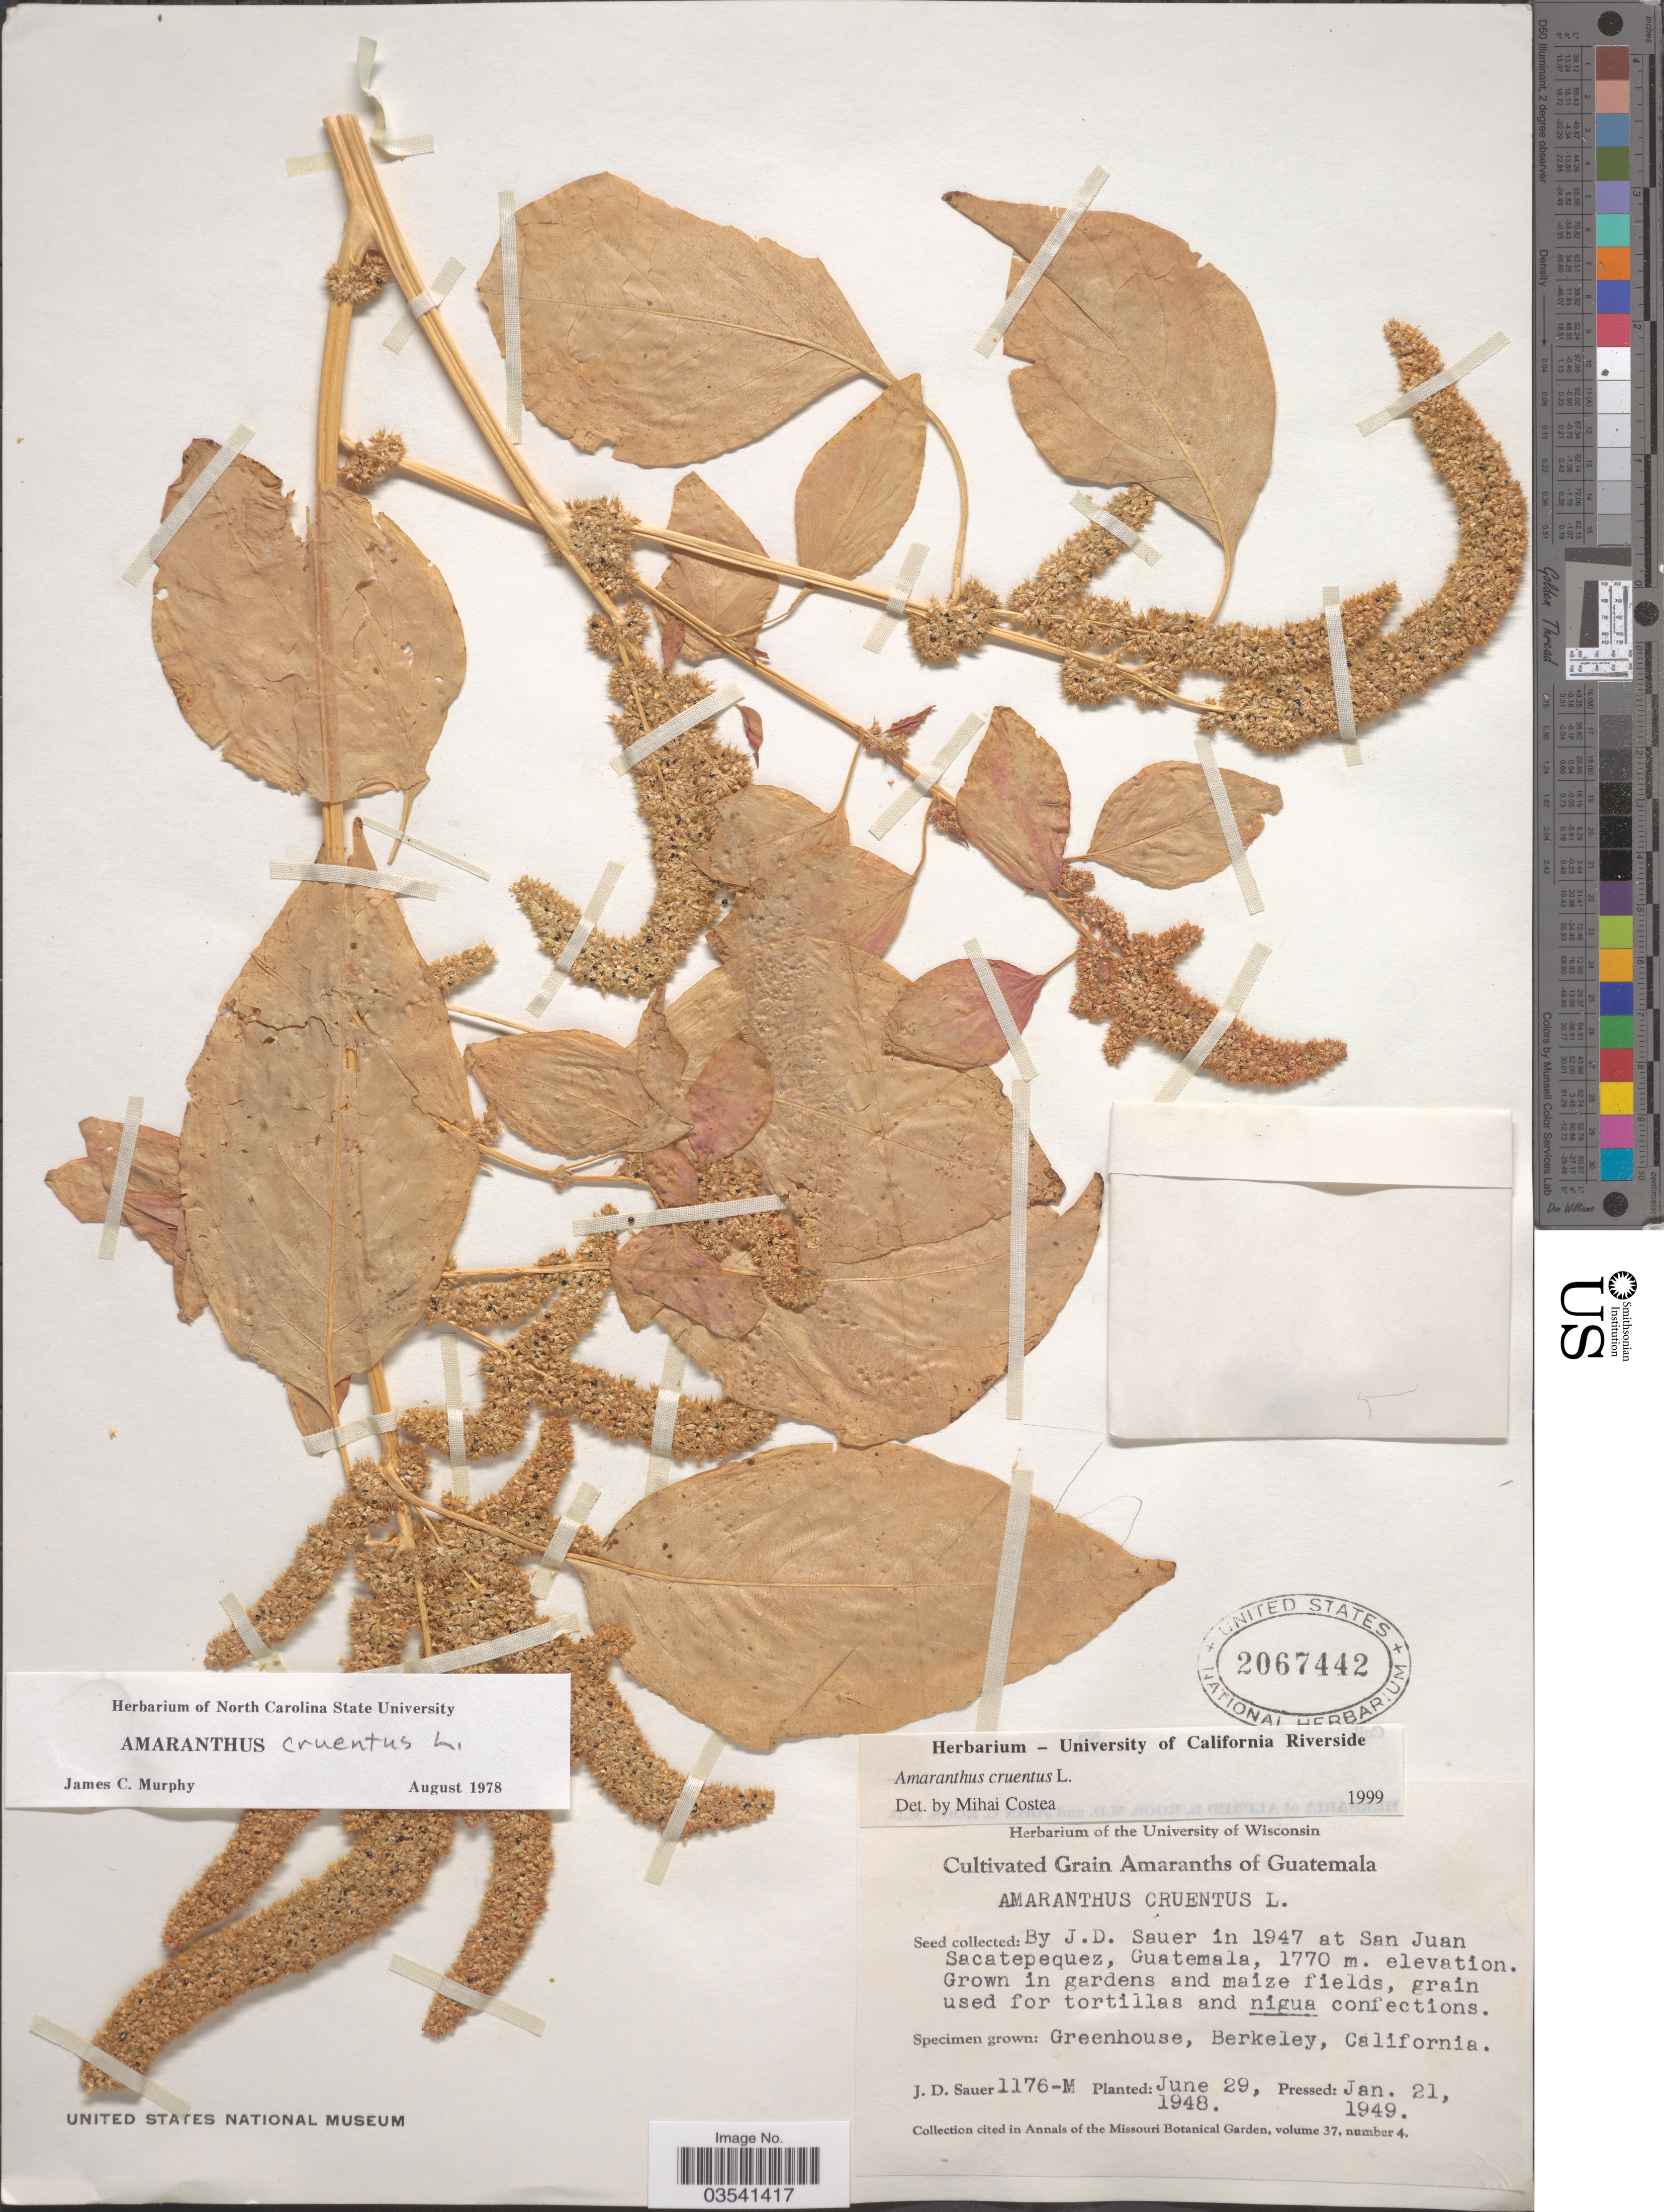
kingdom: Plantae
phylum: Tracheophyta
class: Magnoliopsida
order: Caryophyllales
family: Amaranthaceae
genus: Amaranthus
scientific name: Amaranthus cruentus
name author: L.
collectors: J. D. Sauer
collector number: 1176-M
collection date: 1948-06-29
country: United States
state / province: California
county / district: Alameda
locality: Grown in gardens and maize fields. [unsure placement] Greenhouse, Berkeley.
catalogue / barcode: US 2067442